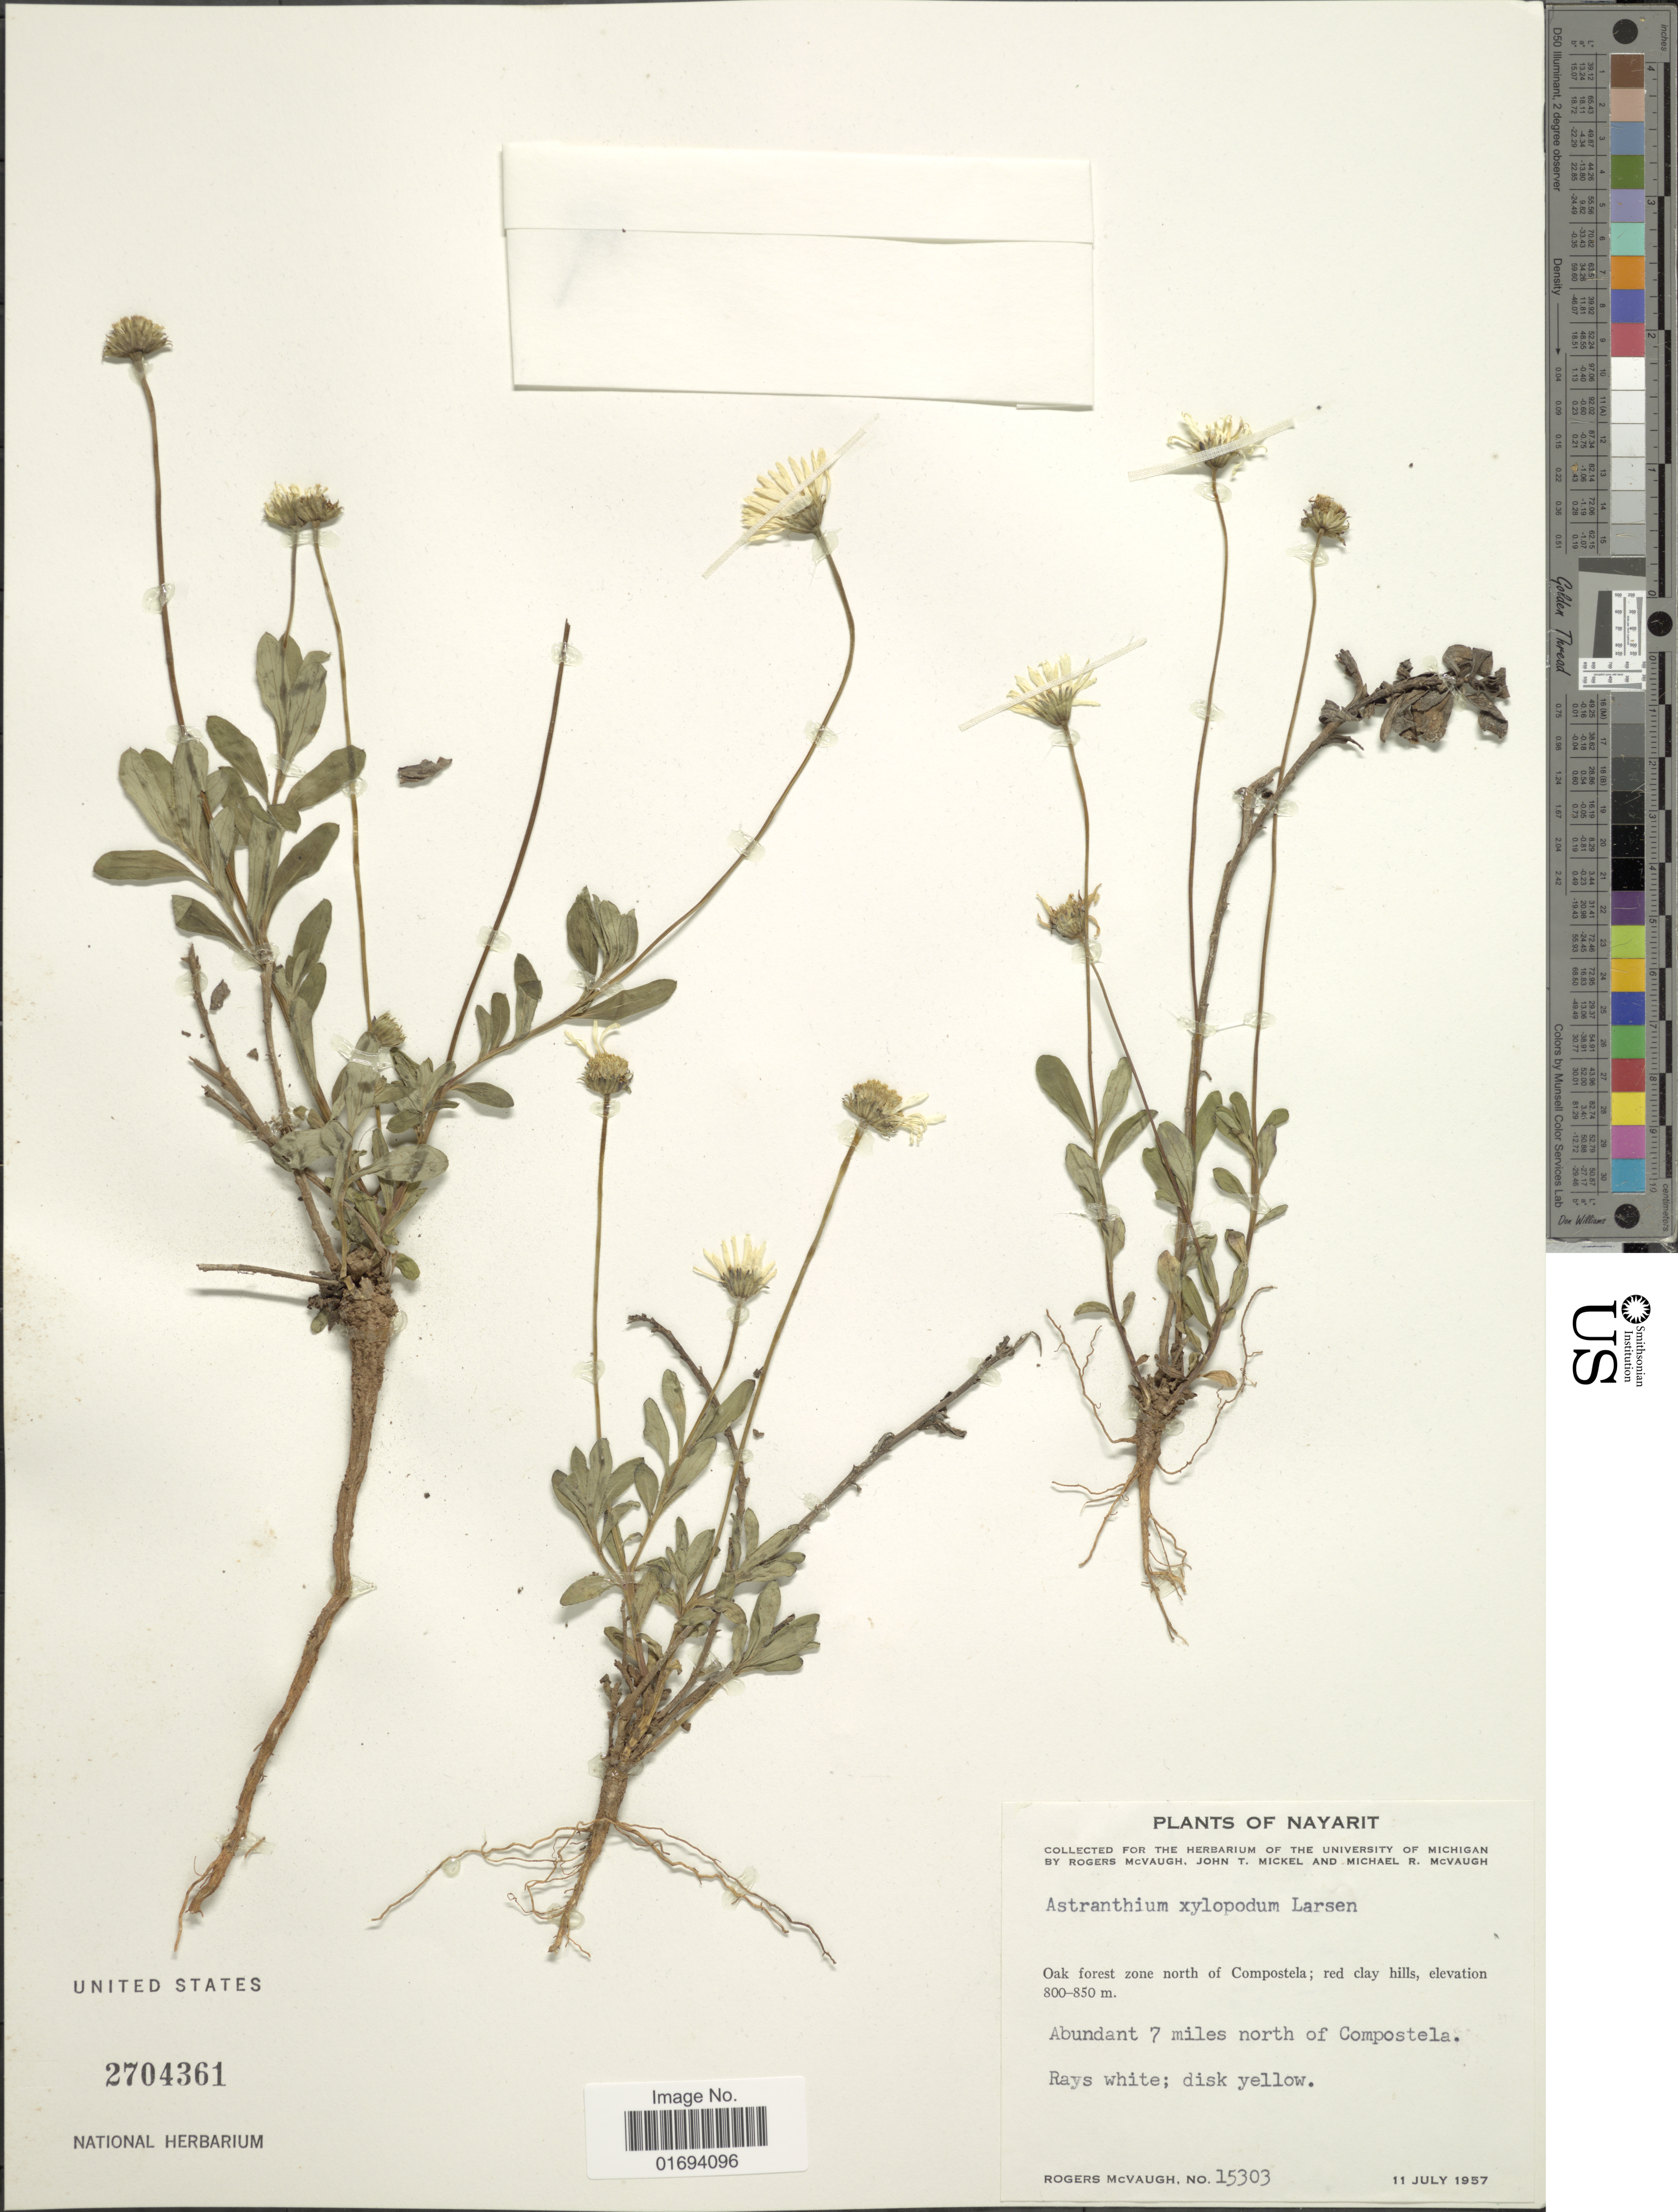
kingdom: Plantae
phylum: Tracheophyta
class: Magnoliopsida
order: Asterales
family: Asteraceae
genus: Astranthium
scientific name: Astranthium xylopodum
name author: Larsen ex S.F. Blake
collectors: R. McVaugh, J. T. Mickel & M. R. McVaugh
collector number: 15303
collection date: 1957-07-11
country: Mexico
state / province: Nayarit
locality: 7 miles north of Compostela. Oak forest zone north of Compostela.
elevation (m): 800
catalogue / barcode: US 2704361